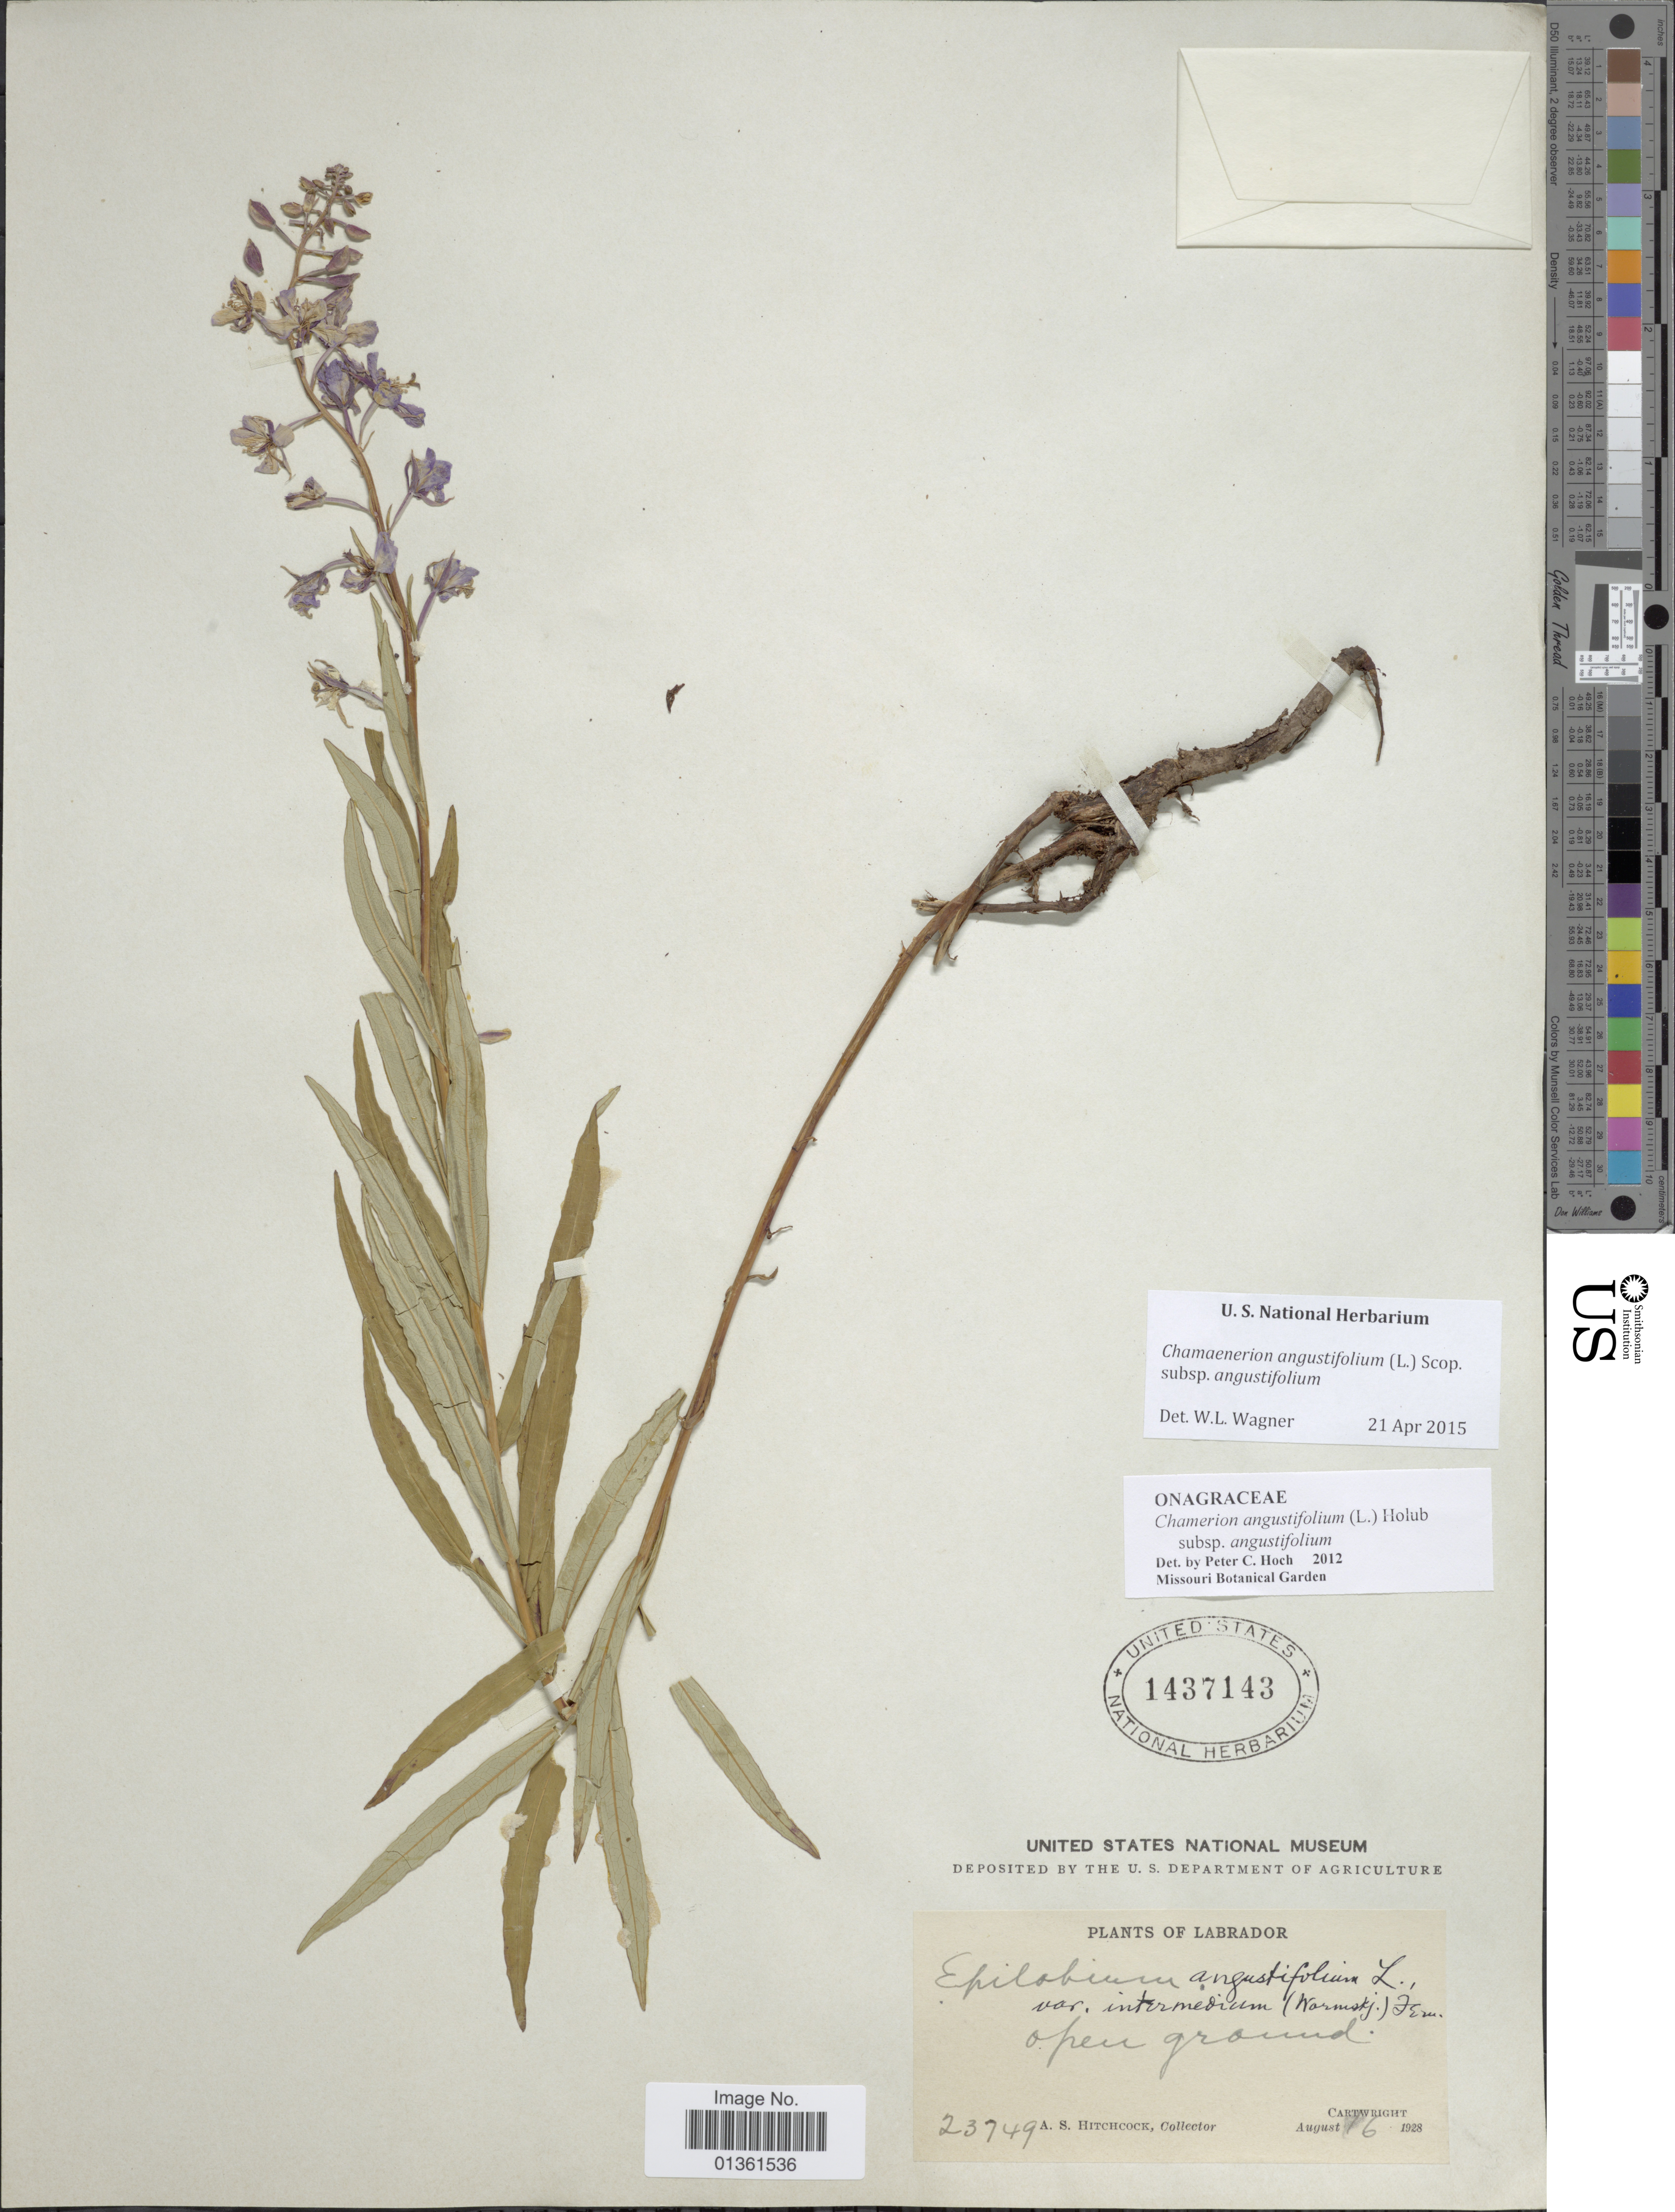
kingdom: Plantae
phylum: Tracheophyta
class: Magnoliopsida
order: Myrtales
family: Onagraceae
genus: Chamaenerion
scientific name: Chamaenerion angustifolium subsp. angustifolium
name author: (L.) Scop.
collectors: A. S. Hitchcock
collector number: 23749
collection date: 1928-08-16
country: Canada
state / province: Newfoundland and Labrador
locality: Labrador. Cartwright.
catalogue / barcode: US 1437143